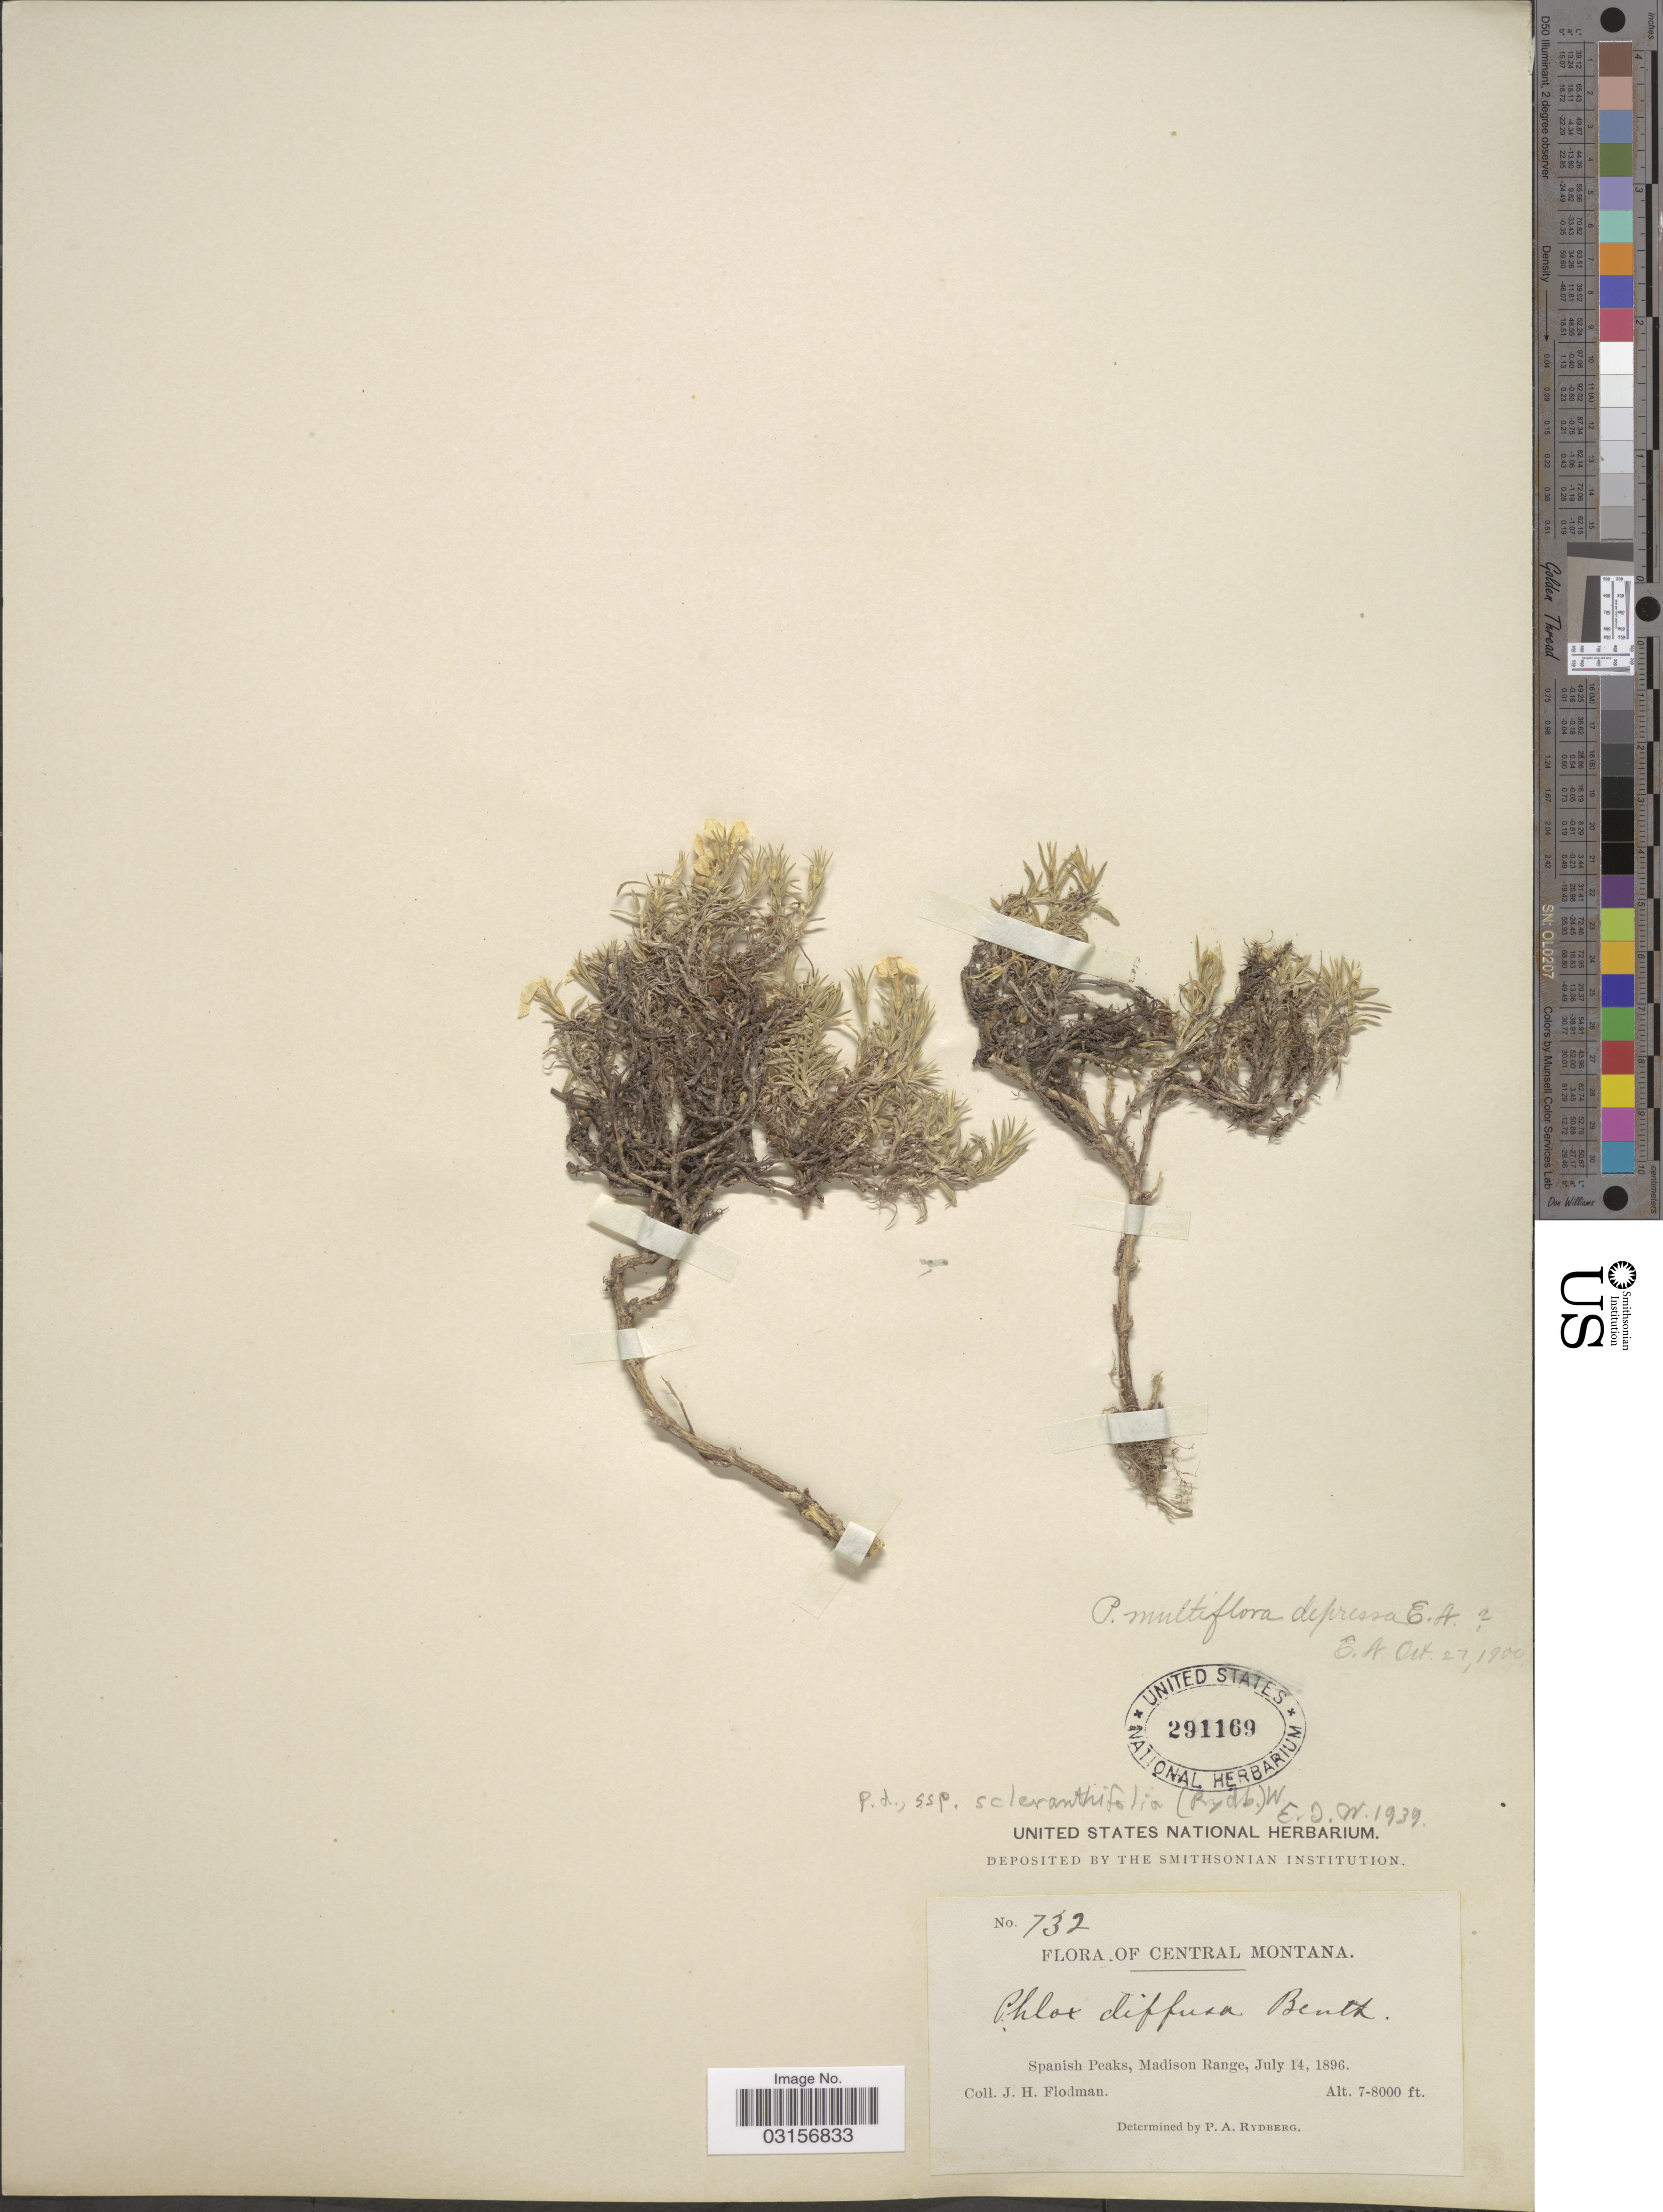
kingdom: Plantae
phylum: Tracheophyta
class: Magnoliopsida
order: Ericales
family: Polemoniaceae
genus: Phlox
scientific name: Phlox multiflora subsp. depressa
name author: (E.E. Nelson) Wherry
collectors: J. Flodman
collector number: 732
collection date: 1896-07-14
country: United States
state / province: Montana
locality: Central Montana, Spanish Peaks, Madison Range.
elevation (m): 2134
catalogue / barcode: US 291169